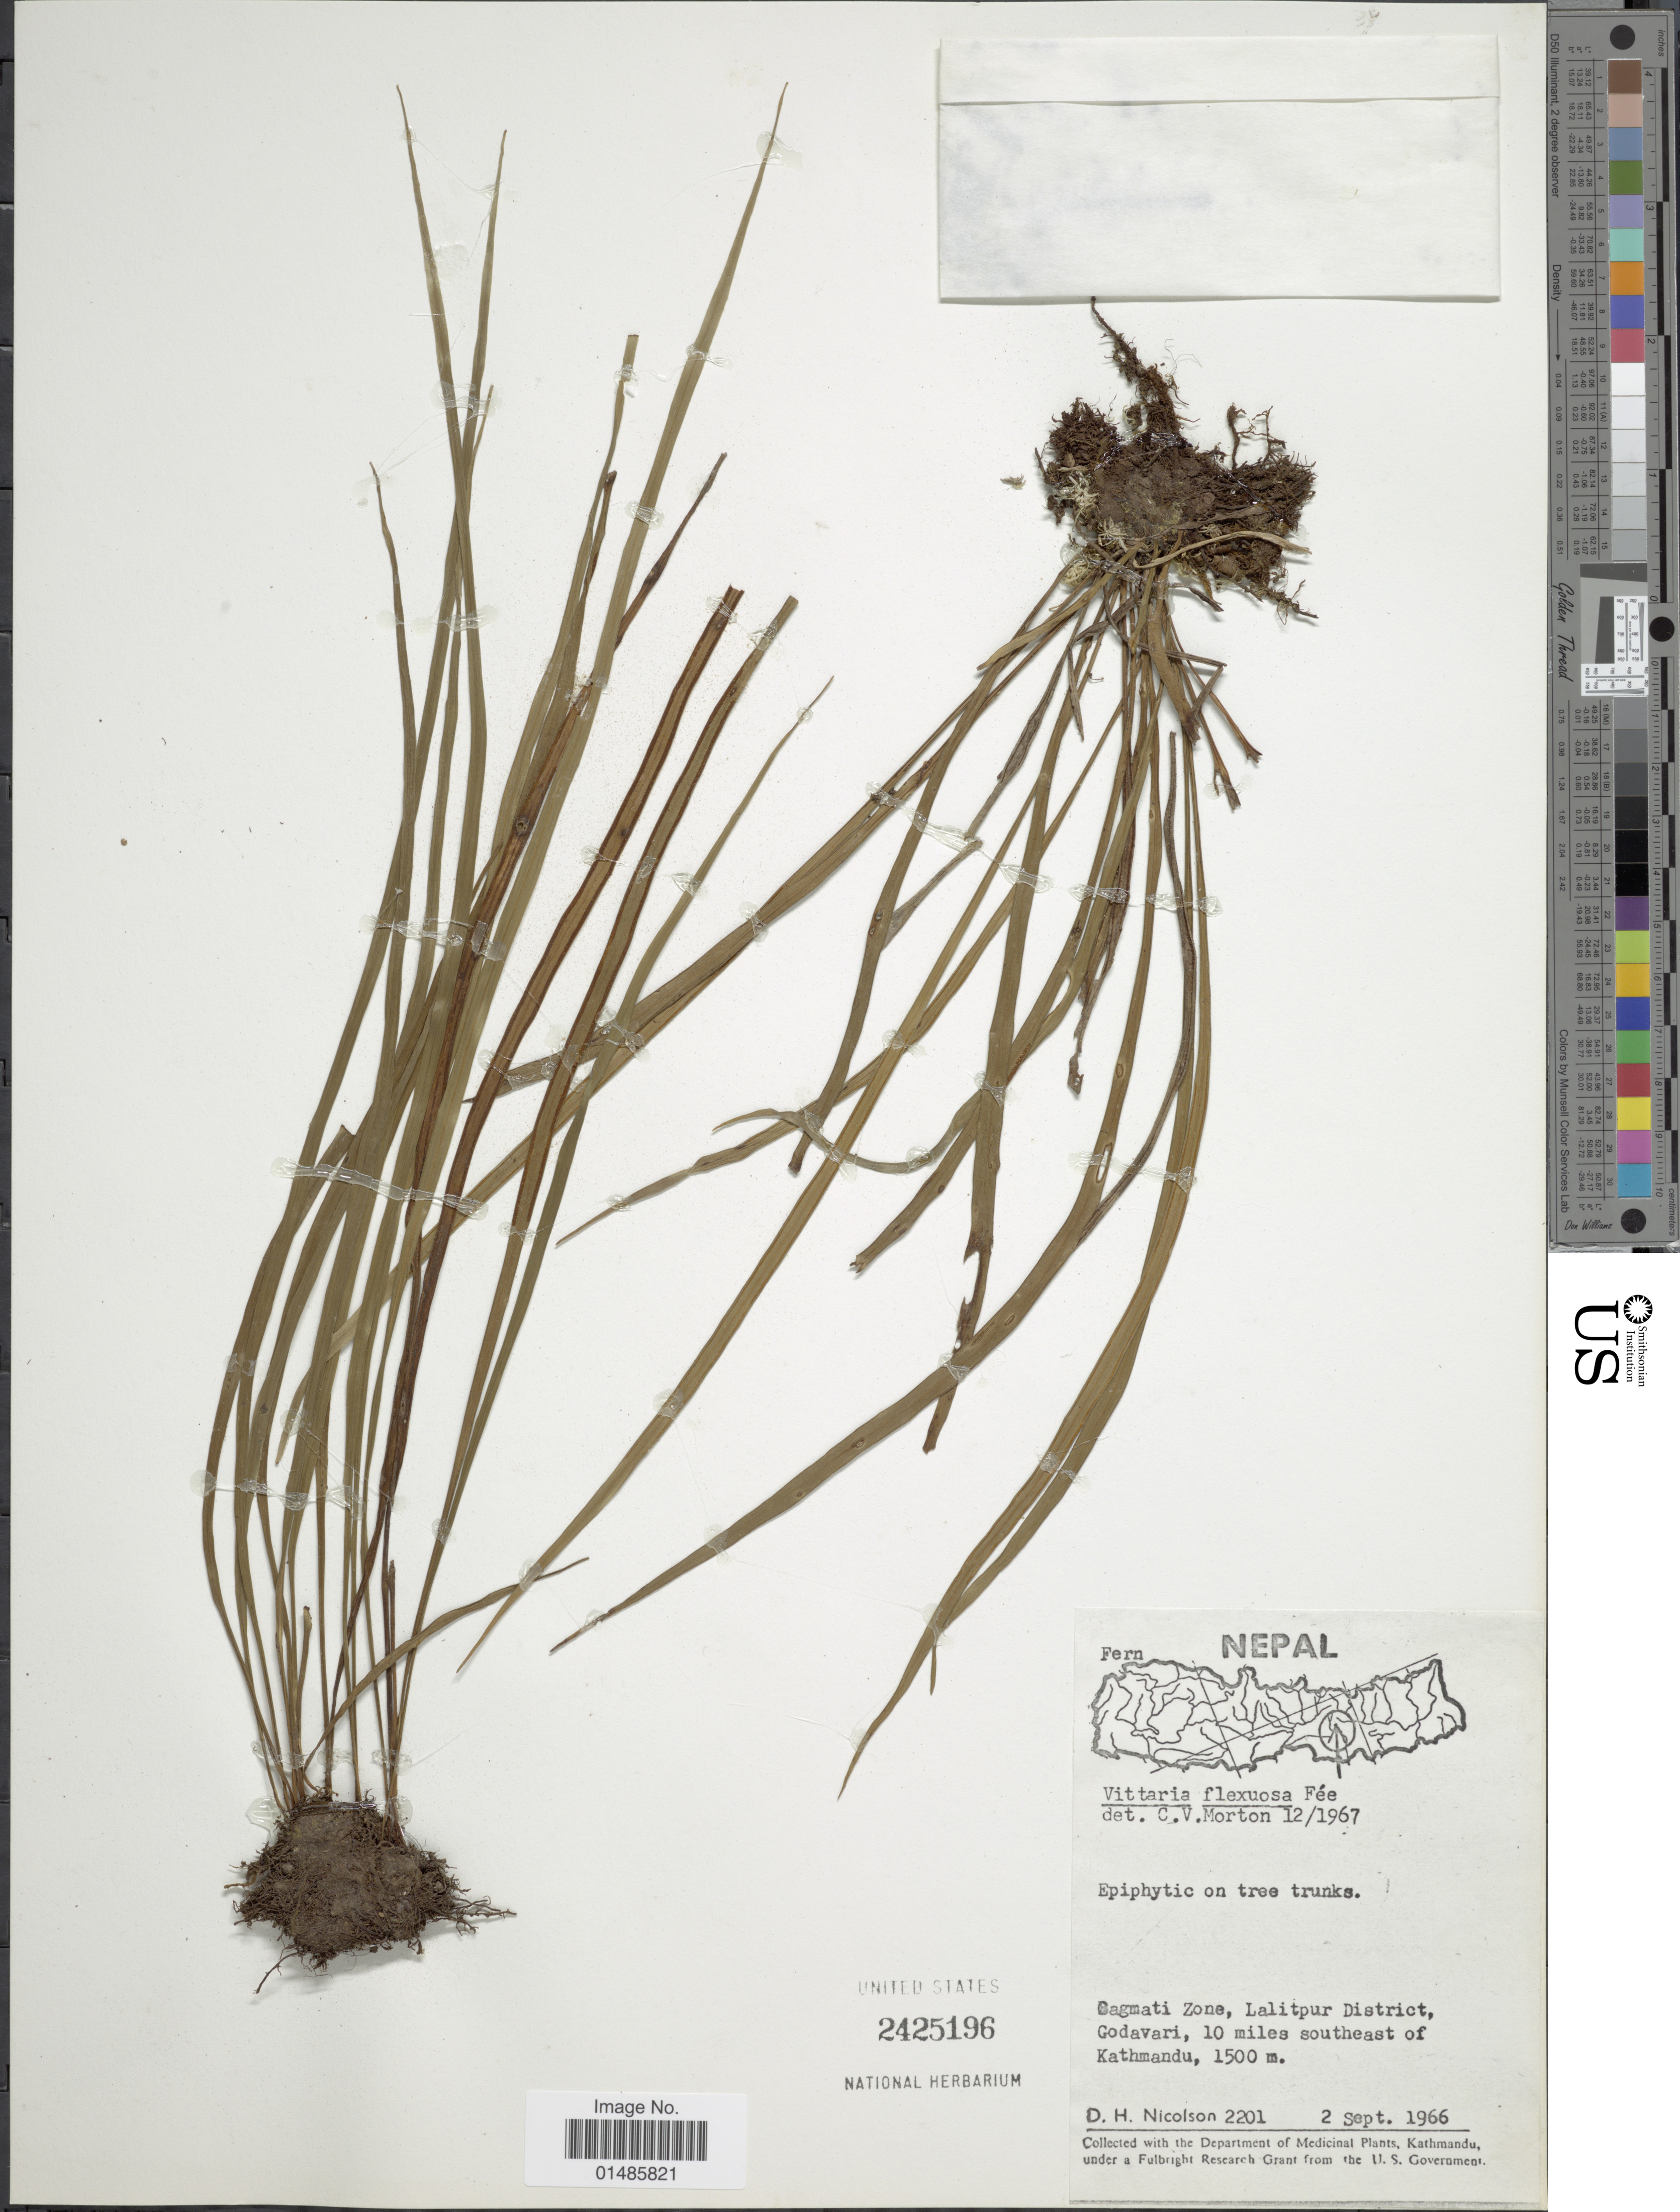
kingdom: Plantae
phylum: Tracheophyta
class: Polypodiopsida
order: Polypodiales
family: Pteridaceae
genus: Haplopteris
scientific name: Haplopteris flexuosa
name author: (Fée) E.H. Crane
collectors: D. H. Nicolson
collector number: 2201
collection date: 1966-09-02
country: Nepal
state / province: Bagmati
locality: Bagmati Zone, Lalitpur District, Godavari, 10 miles southeast of Kathmandu. Himalayan plants.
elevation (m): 1500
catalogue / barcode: US 2425196